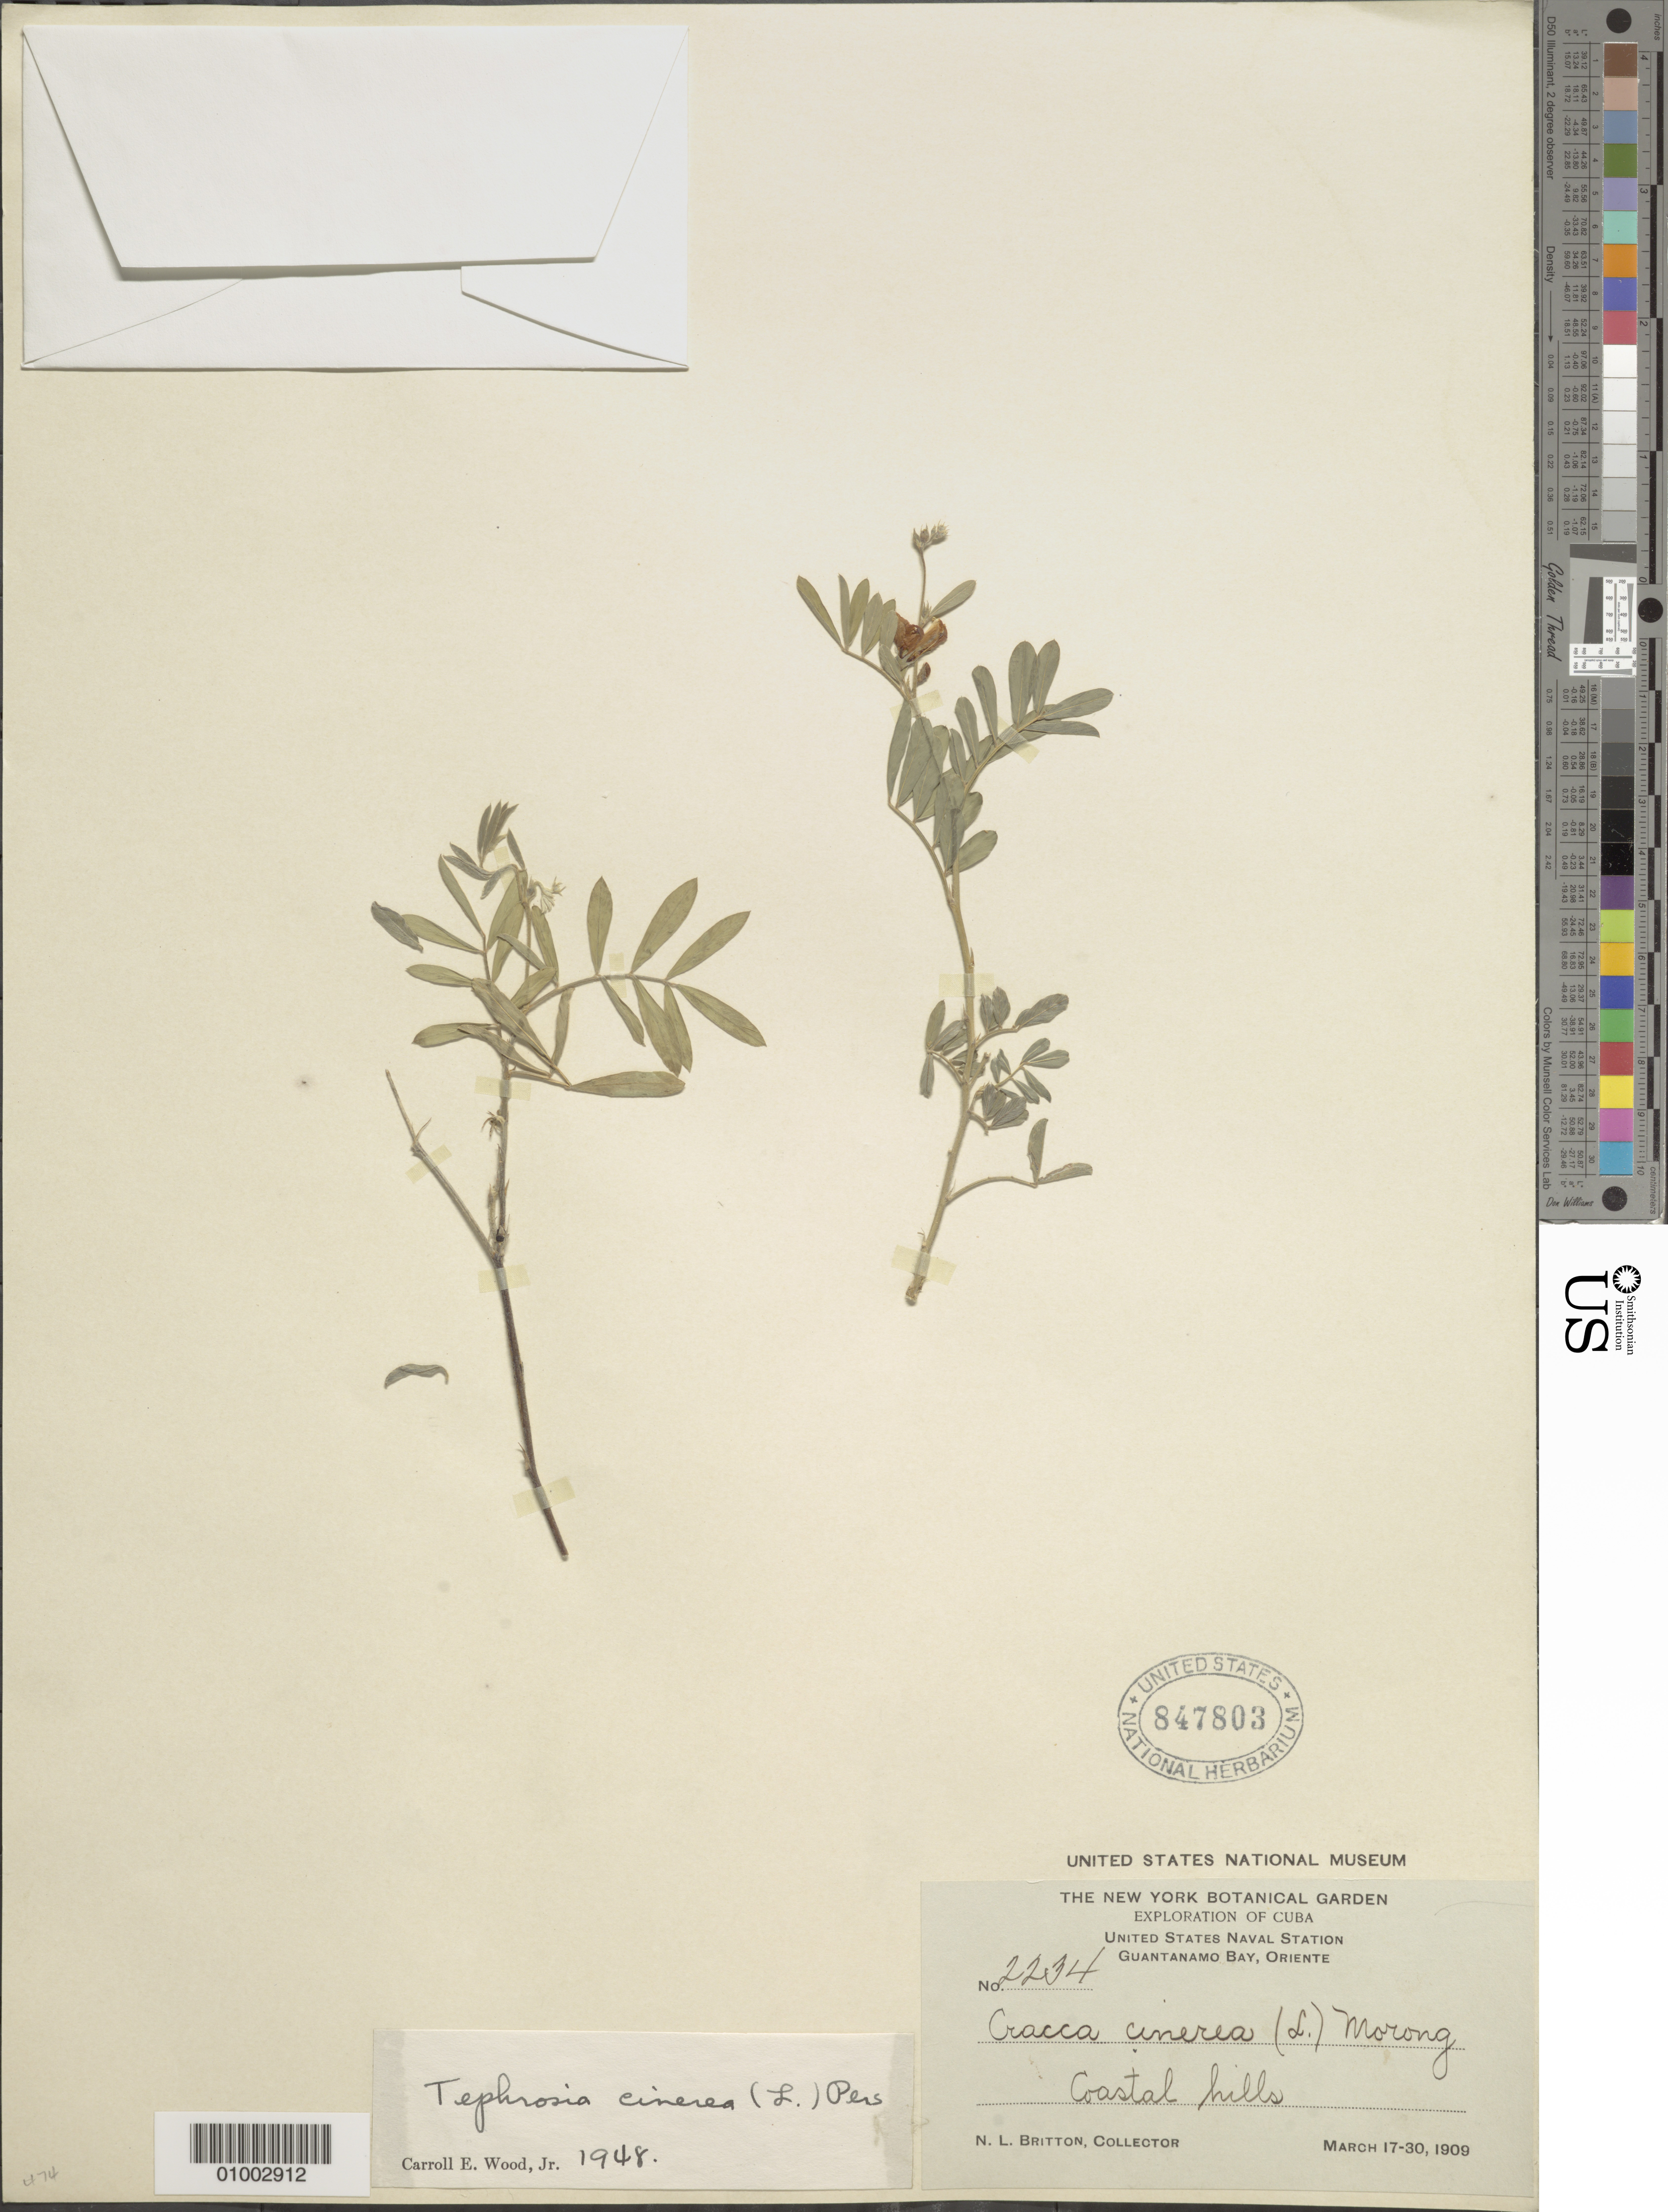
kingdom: Plantae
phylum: Tracheophyta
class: Magnoliopsida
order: Fabales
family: Fabaceae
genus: Tephrosia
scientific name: Tephrosia cinerea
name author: (L.) Pers.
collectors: N. Britton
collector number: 2234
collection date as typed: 17 Mar 1909 to 30 Mar 1909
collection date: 1909-03-17/1909-03-30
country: Cuba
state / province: Guantanamo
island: Cuba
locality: Coastal hills, Guantánamo Bay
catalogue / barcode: US 847803